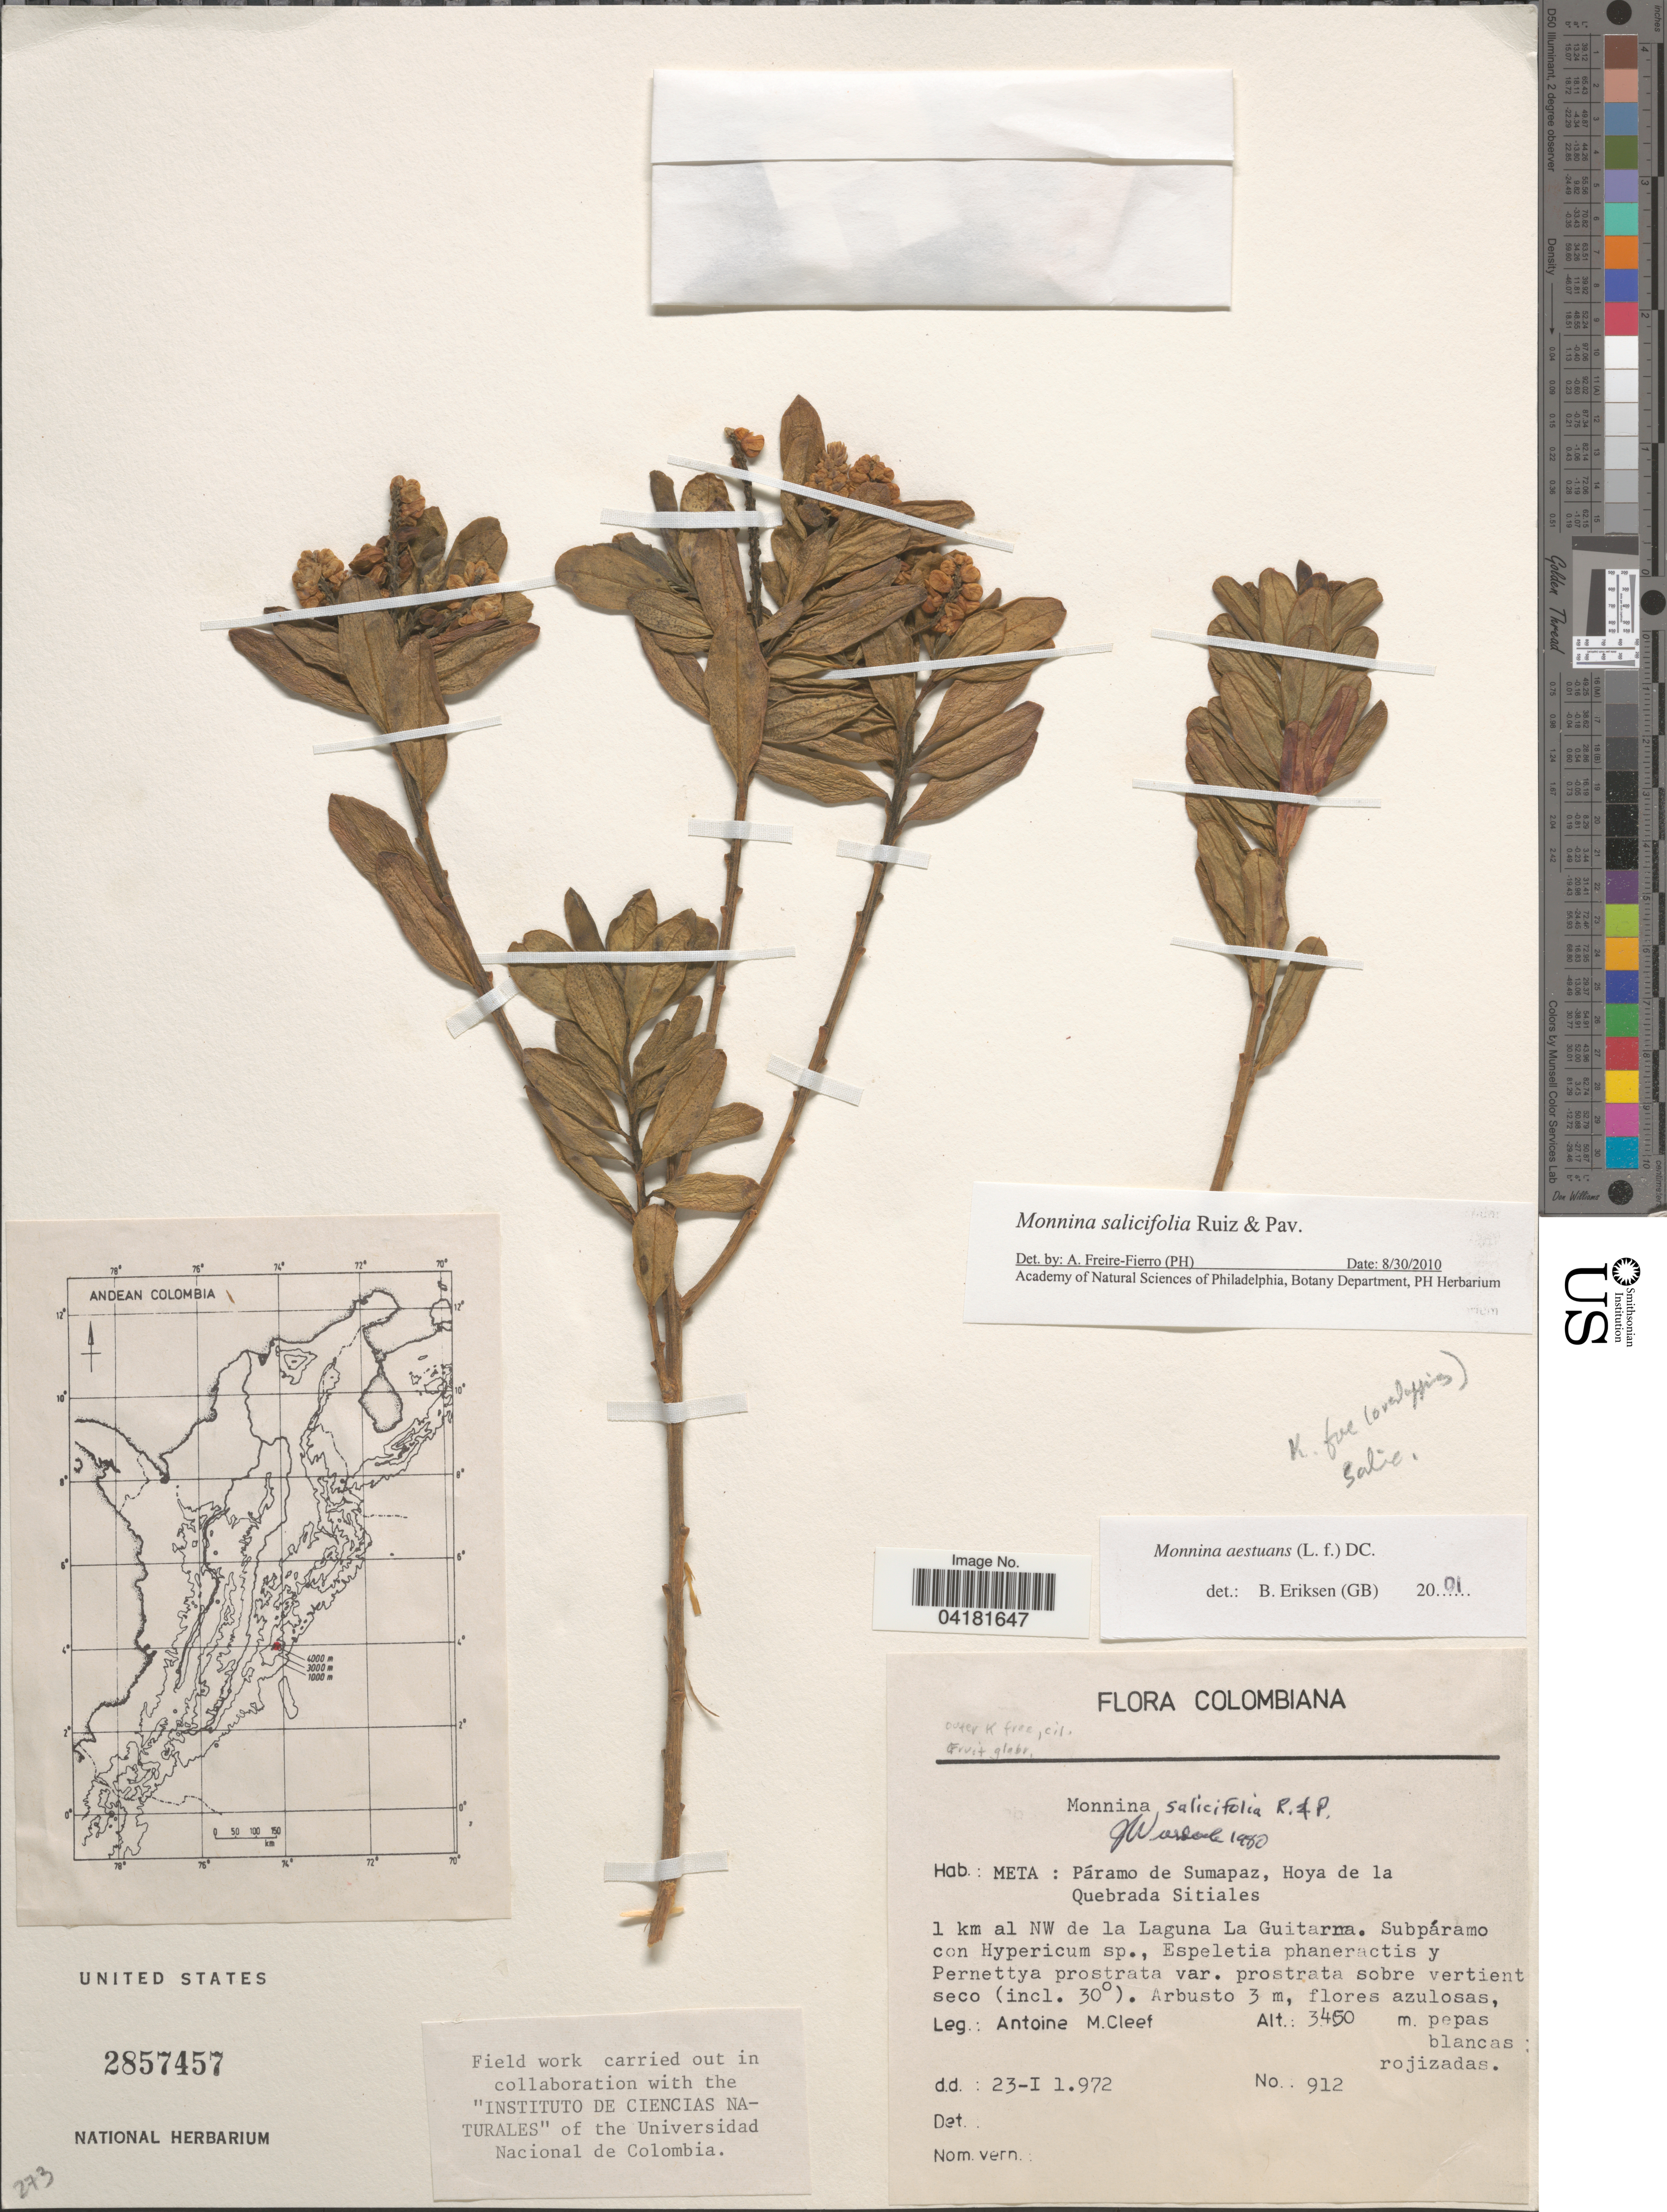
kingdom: Plantae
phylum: Tracheophyta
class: Magnoliopsida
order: Fabales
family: Polygalaceae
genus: Monnina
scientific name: Monnina salicifolia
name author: Ruiz & Pav.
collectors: A. M. Cleef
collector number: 912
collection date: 1972-01-23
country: Colombia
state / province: Meta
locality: Páramo de Sumapaz, Hoya de la Quebrada Sitiales. 1 km al NW de la Laguna La Guitarra.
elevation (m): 3450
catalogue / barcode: US 2857457